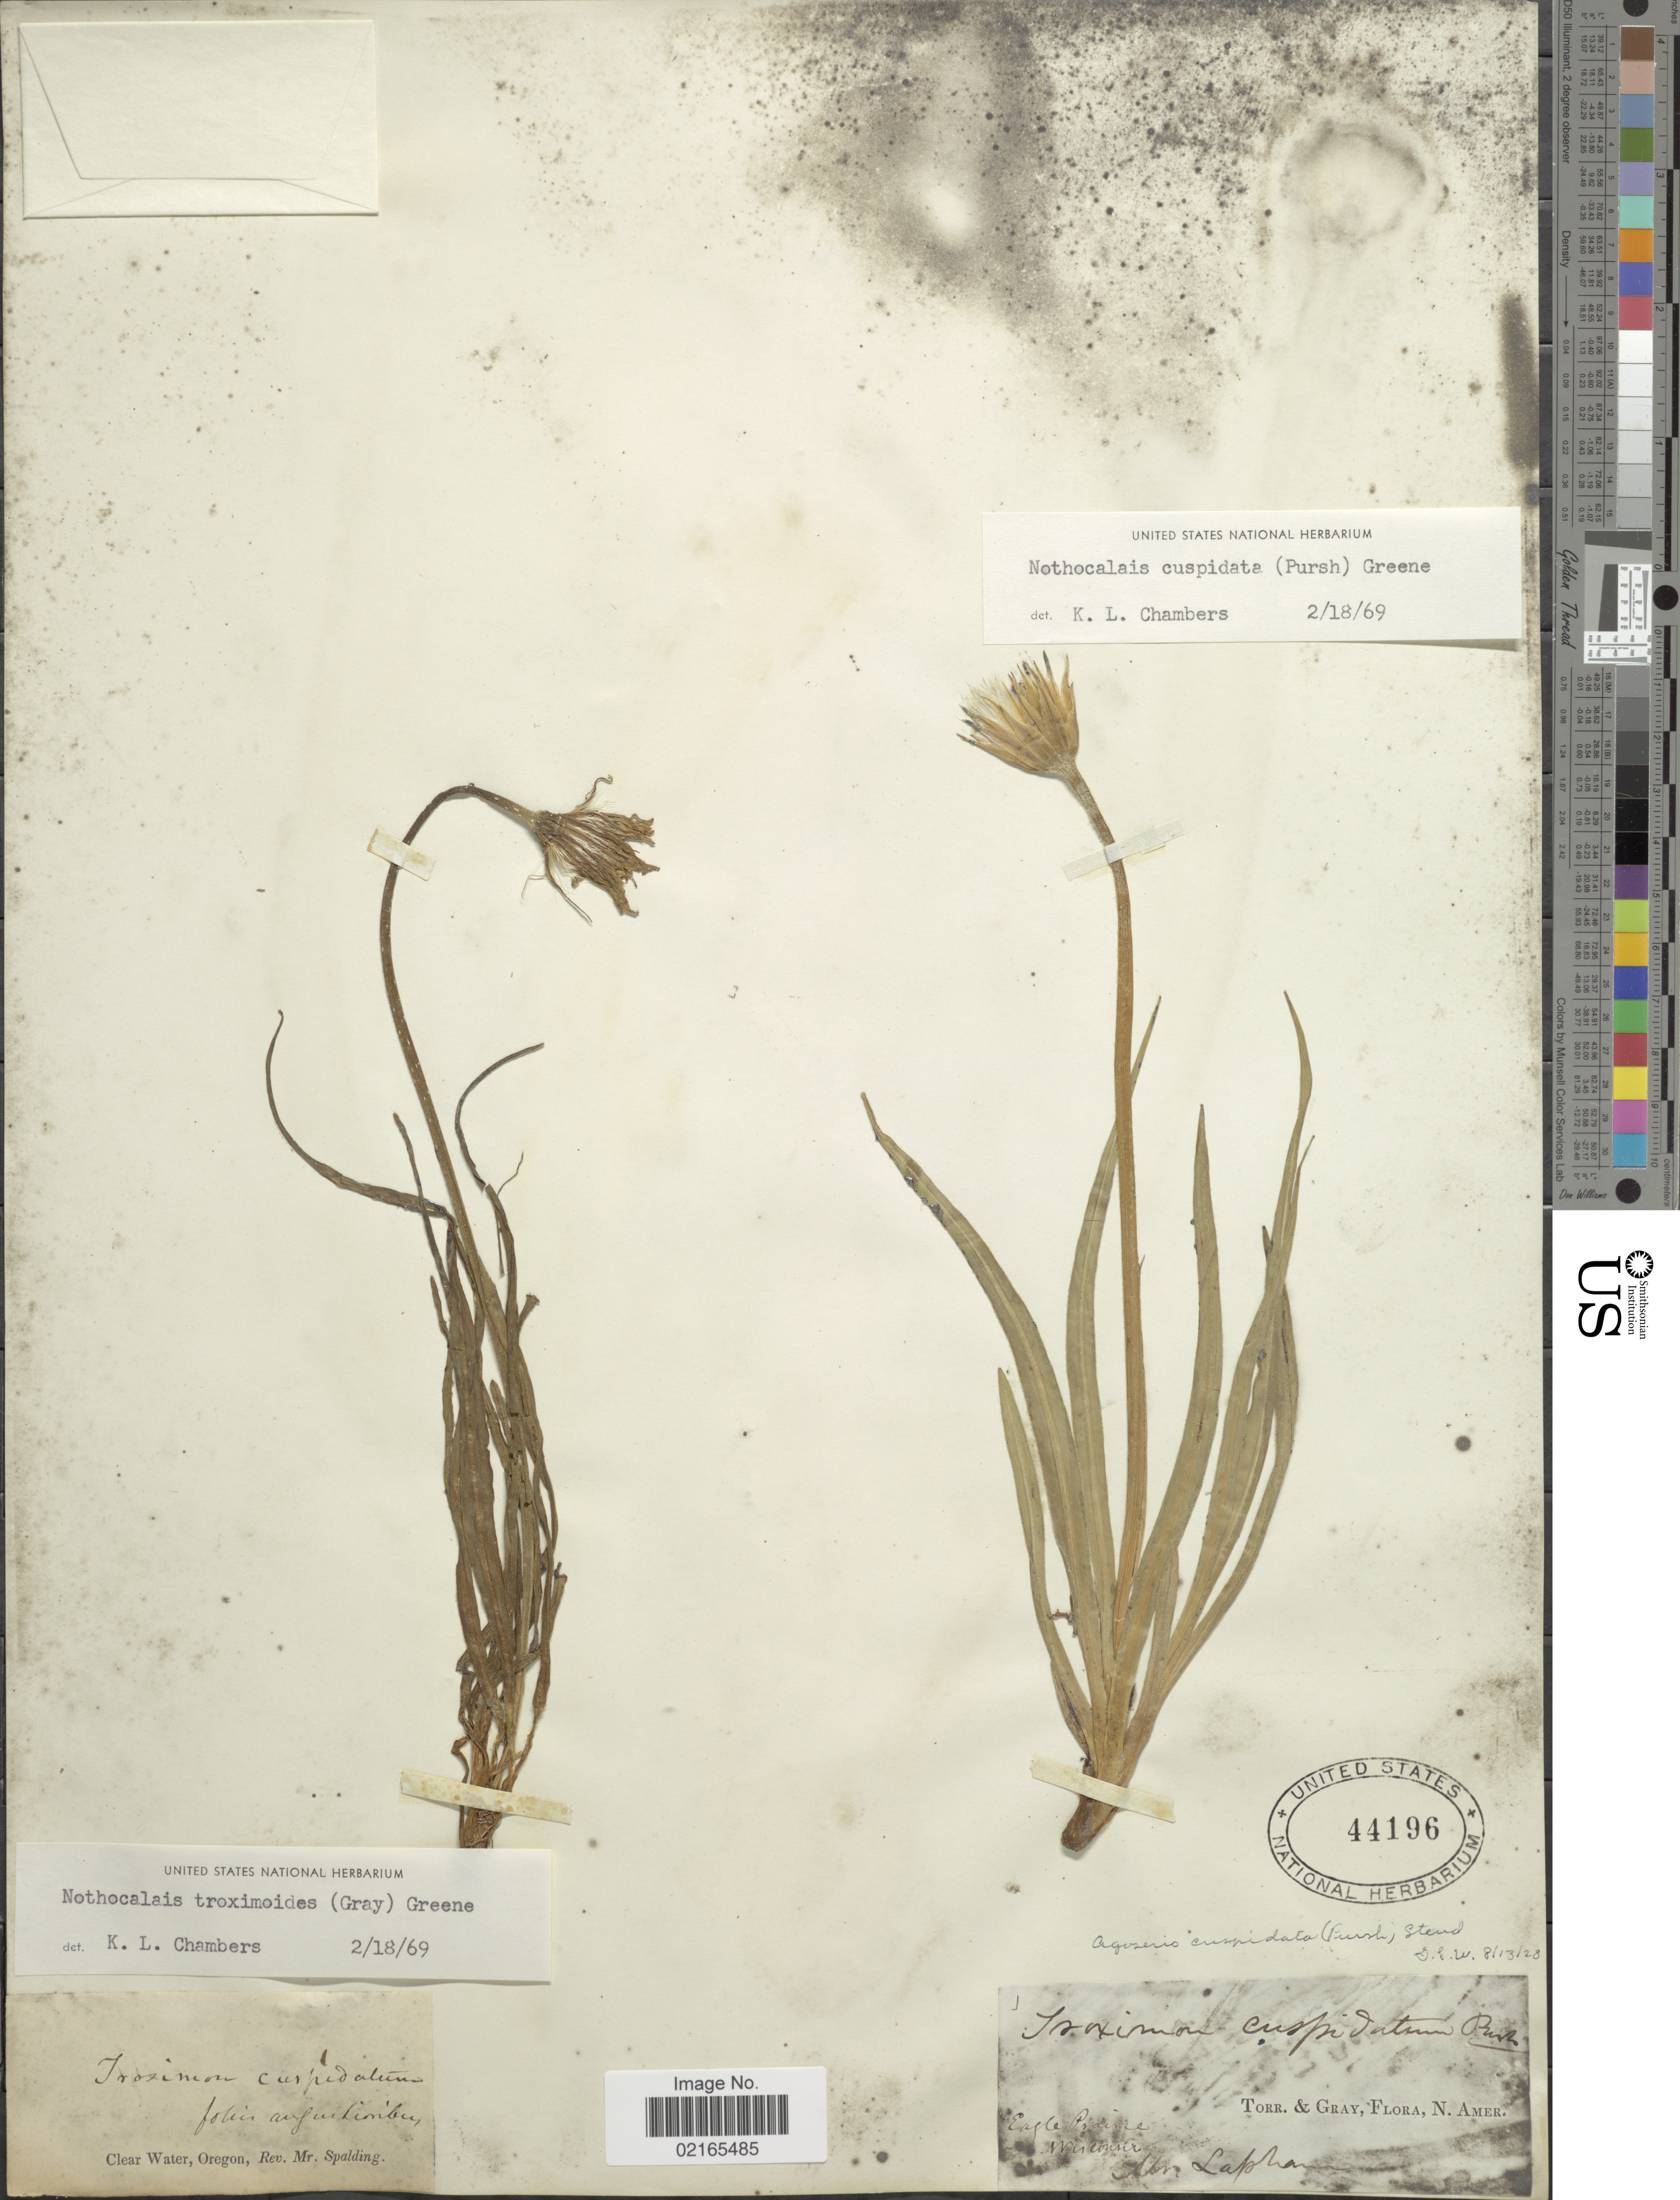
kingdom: Plantae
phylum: Tracheophyta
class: Magnoliopsida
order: Asterales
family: Asteraceae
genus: Nothocalais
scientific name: Nothocalais cuspidata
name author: (Pursh) Greene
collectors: H. Spalding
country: United States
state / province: Oregon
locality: Clear Water, Eagle Prairie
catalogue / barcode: US 44196